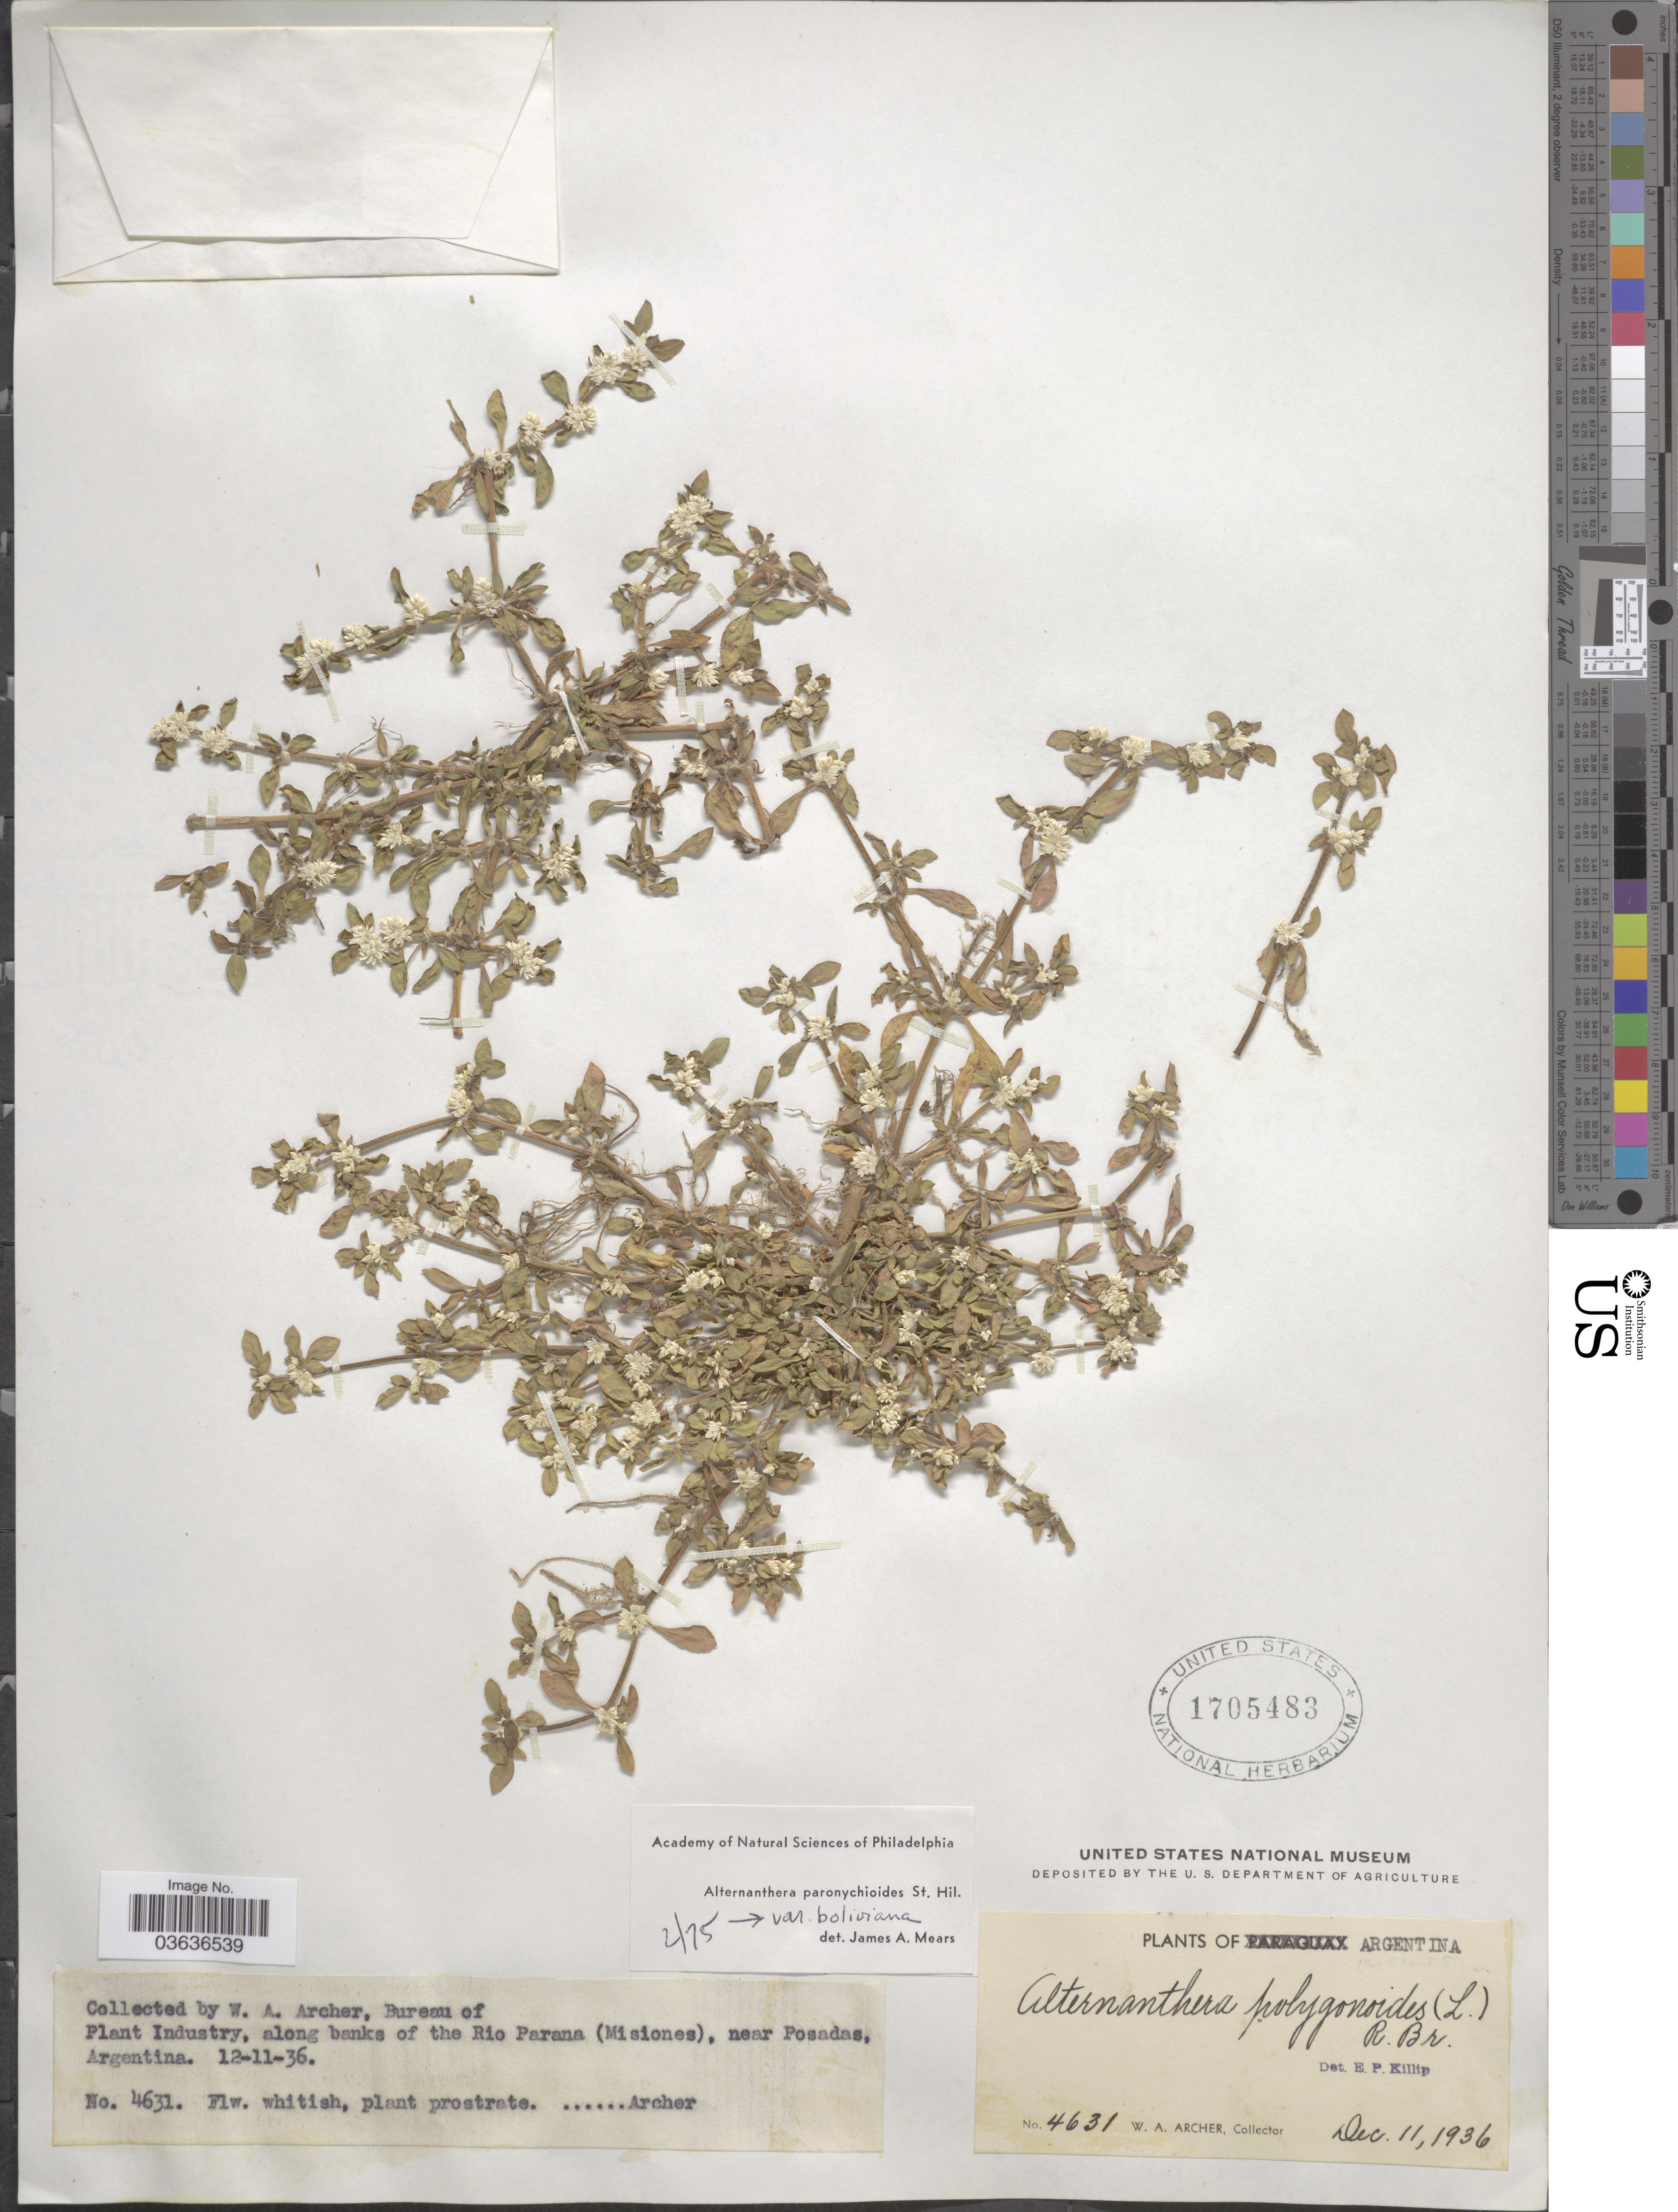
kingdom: Plantae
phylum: Tracheophyta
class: Magnoliopsida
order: Caryophyllales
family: Amaranthaceae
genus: Alternanthera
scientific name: Alternanthera polygonoides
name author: (L.) R. Br. ex Sweet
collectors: W. Archer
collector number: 4631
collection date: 1936-12-11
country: Argentina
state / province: Misiones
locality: Along banks of the Rio Parana (Misiones), near Posadas.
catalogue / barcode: US 1705483